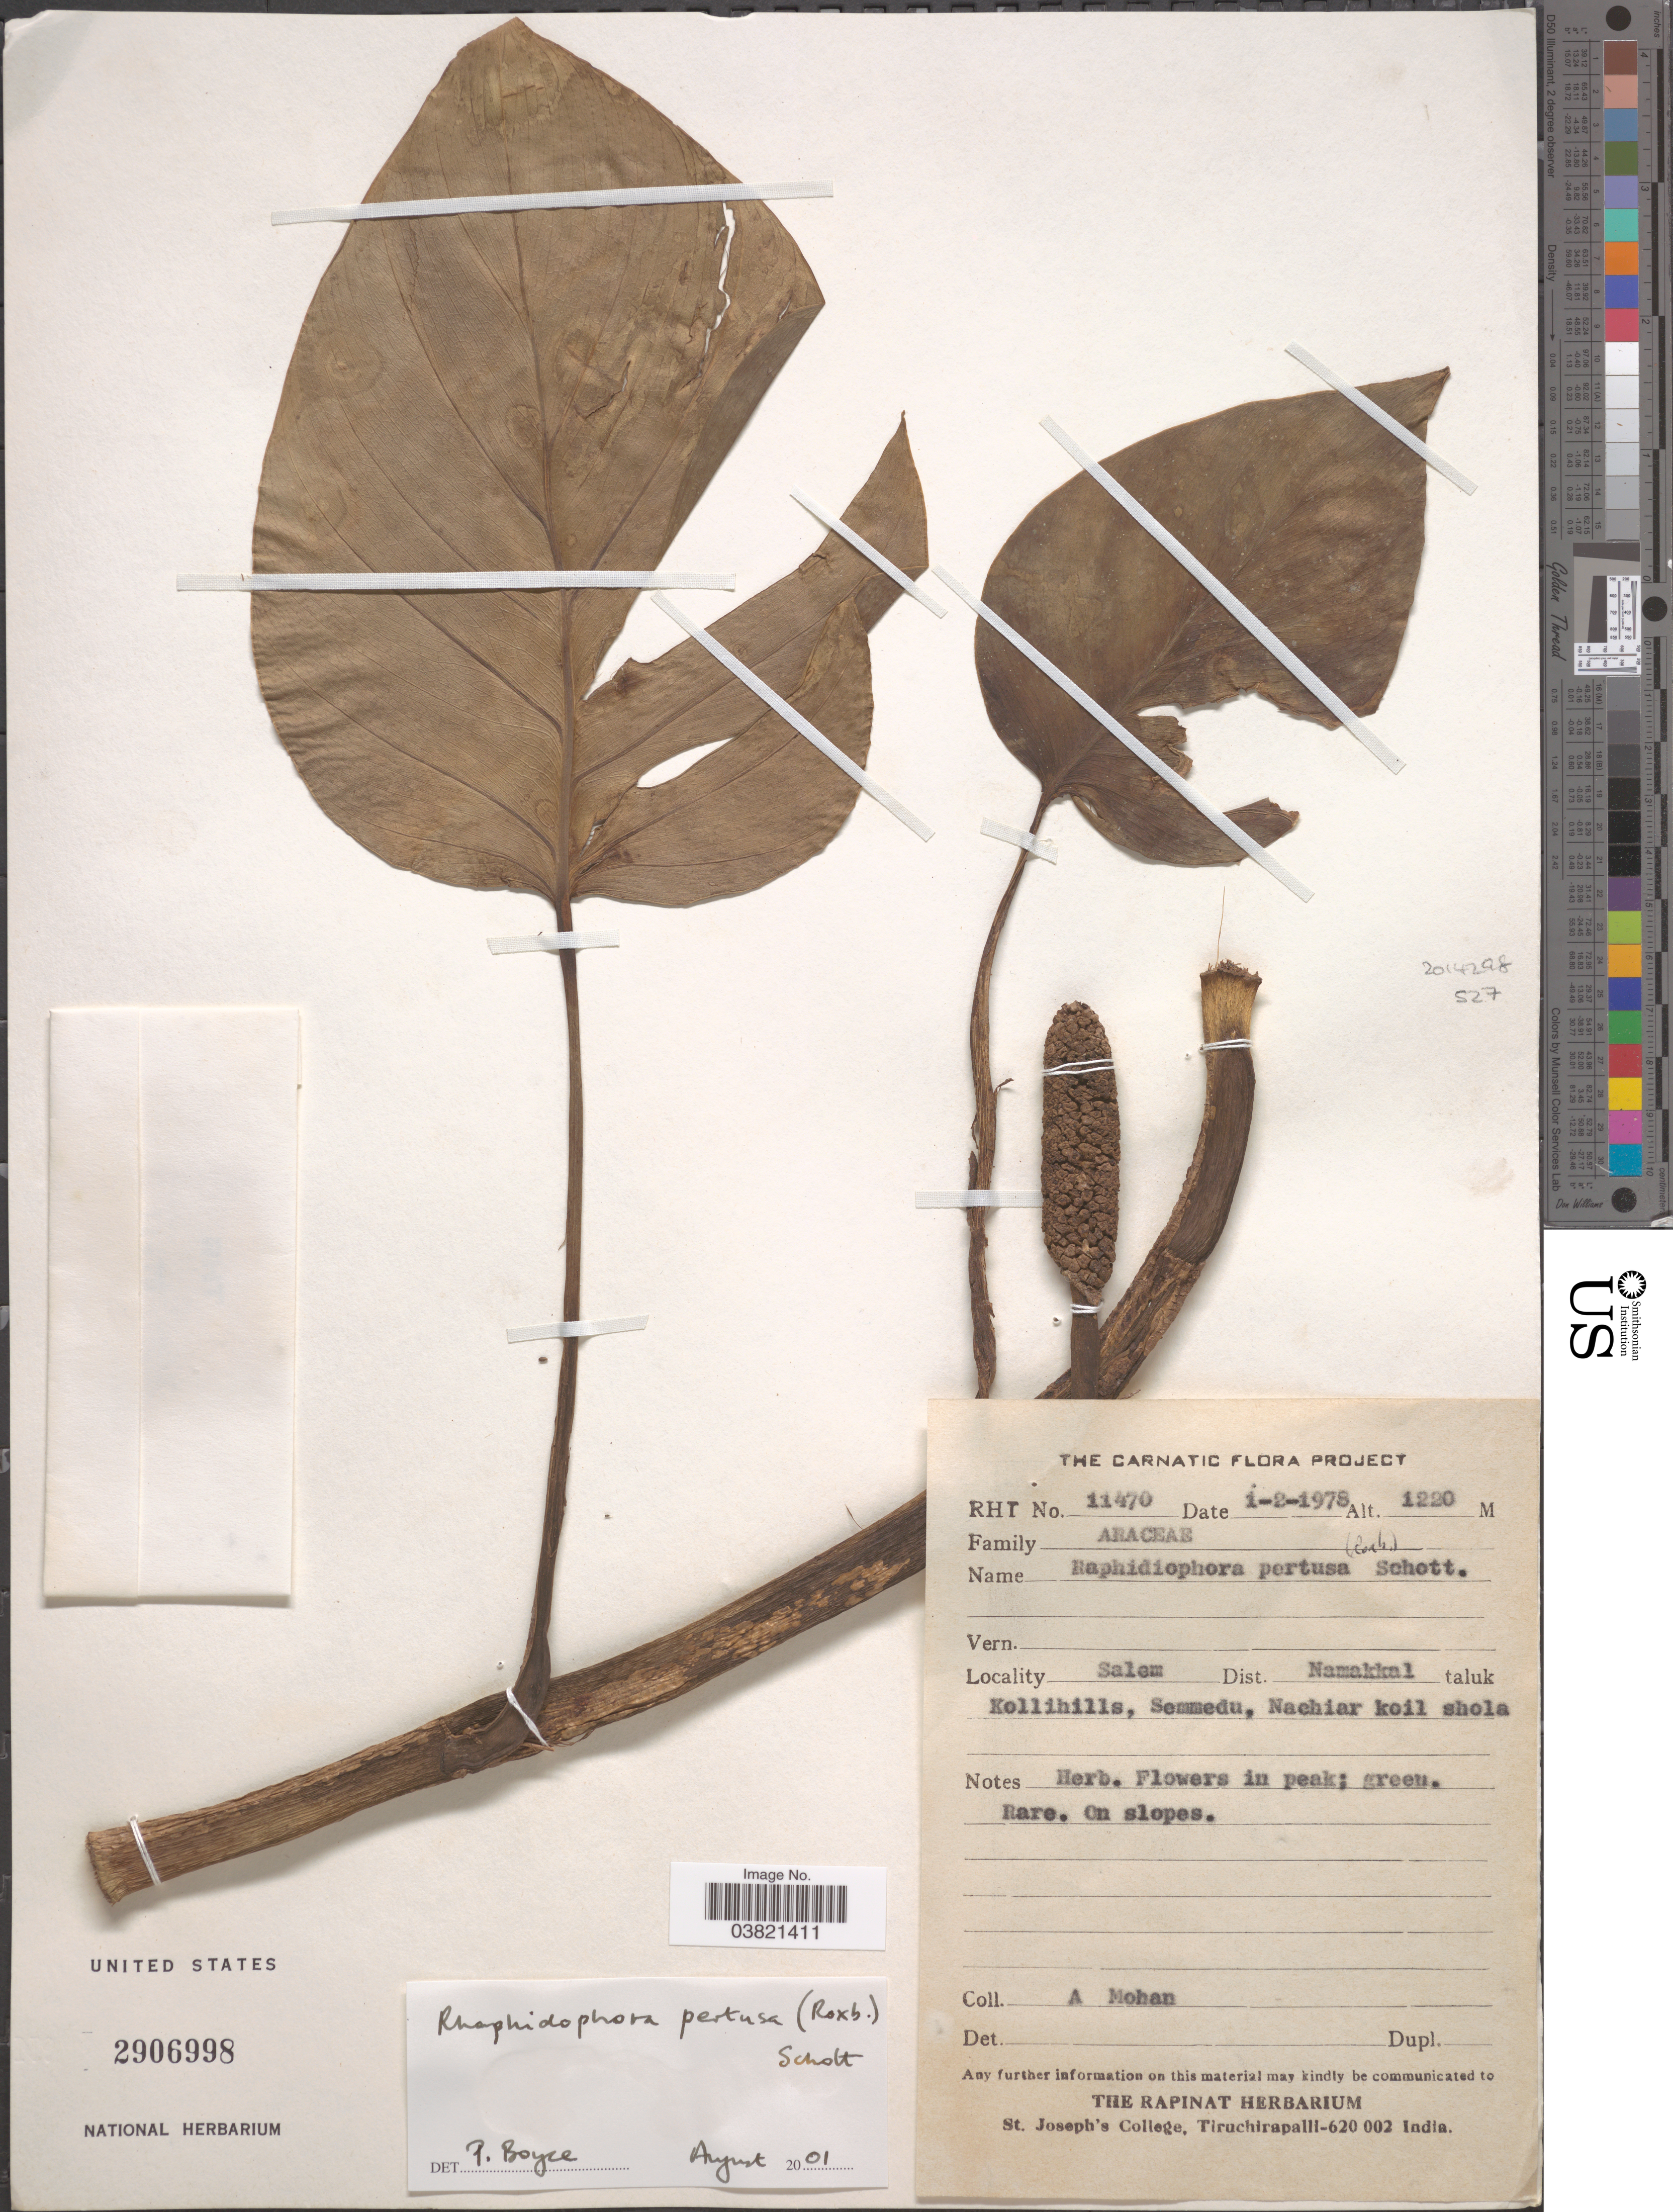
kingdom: Plantae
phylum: Tracheophyta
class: Liliopsida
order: Alismatales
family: Araceae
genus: Rhaphidophora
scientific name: Rhaphidophora pertusa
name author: (Roxb.) Schott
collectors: A. Mohan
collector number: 11470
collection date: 1978-02-01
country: India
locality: Salem Dist. Namakkal taluk Kollihills, Semmedu, Nachiar koil shola.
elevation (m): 1220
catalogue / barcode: US 2906998